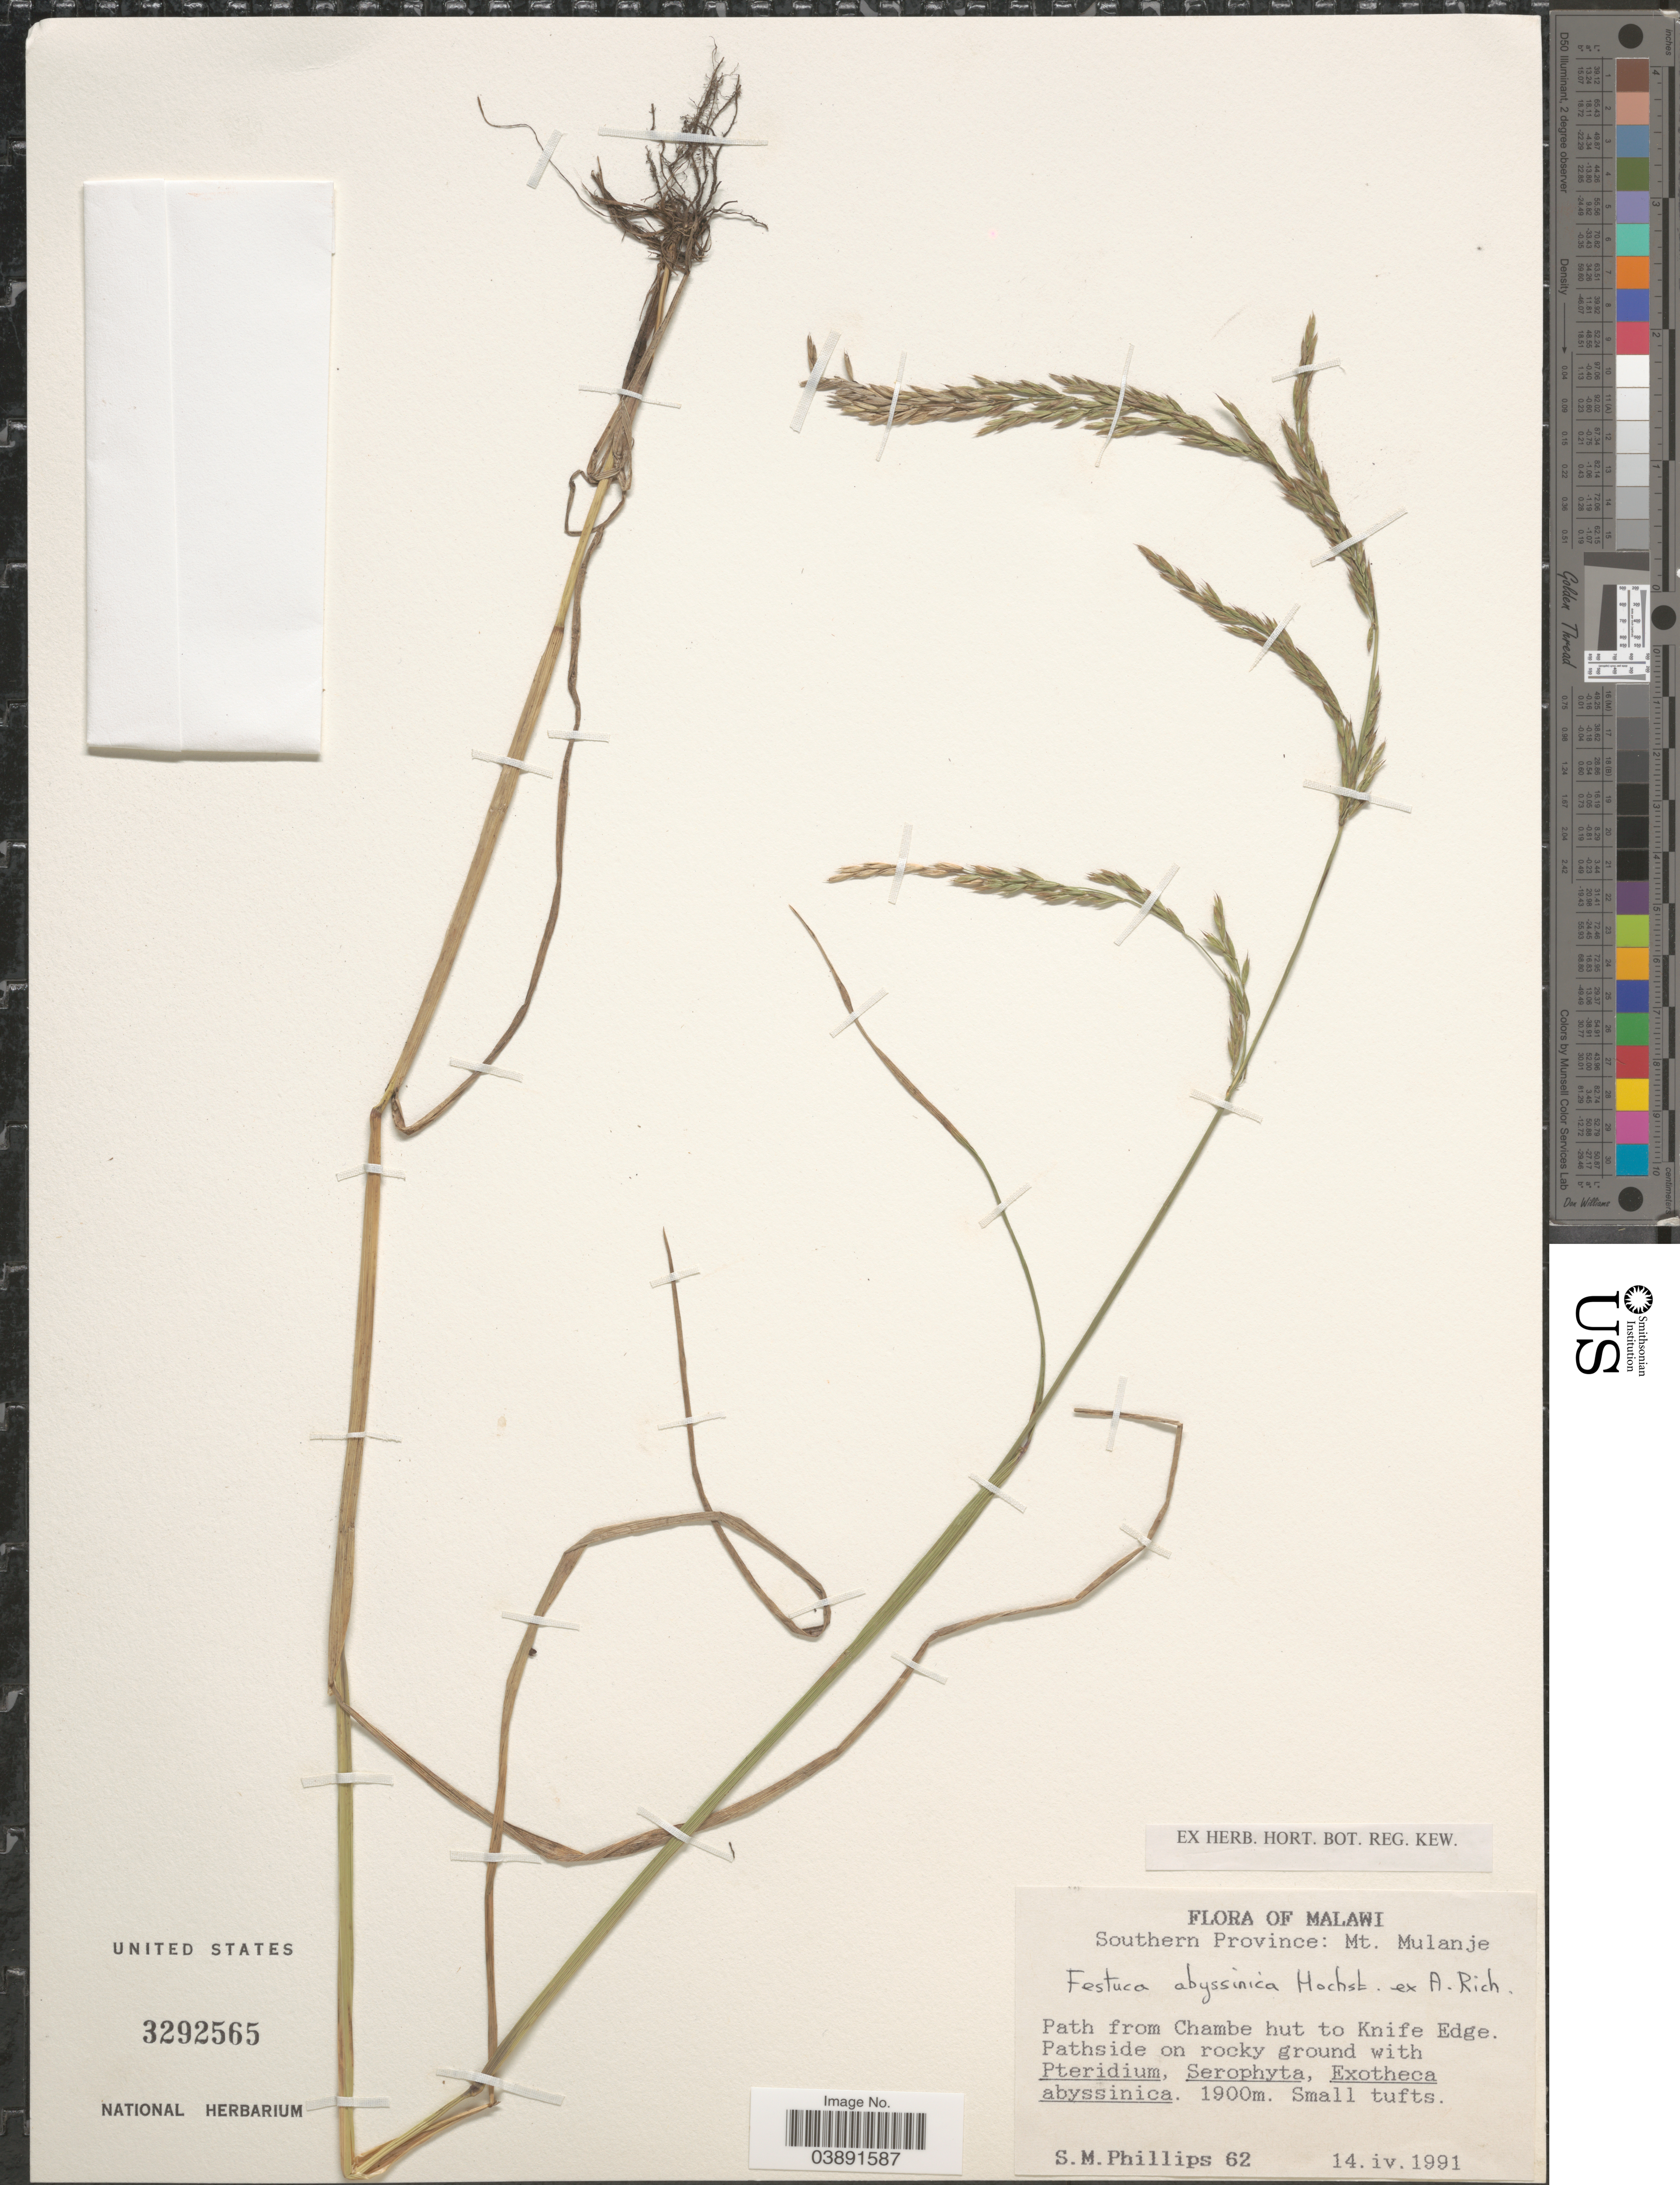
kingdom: Plantae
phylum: Tracheophyta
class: Liliopsida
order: Poales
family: Poaceae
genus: Festuca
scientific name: Festuca sp.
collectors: S. M. Phillips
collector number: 62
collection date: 1991-09-14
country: Malawi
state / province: Southern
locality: Mt. Mulanje. Path from Chambe hut to Knife Edge.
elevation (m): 1900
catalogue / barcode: US 3292565